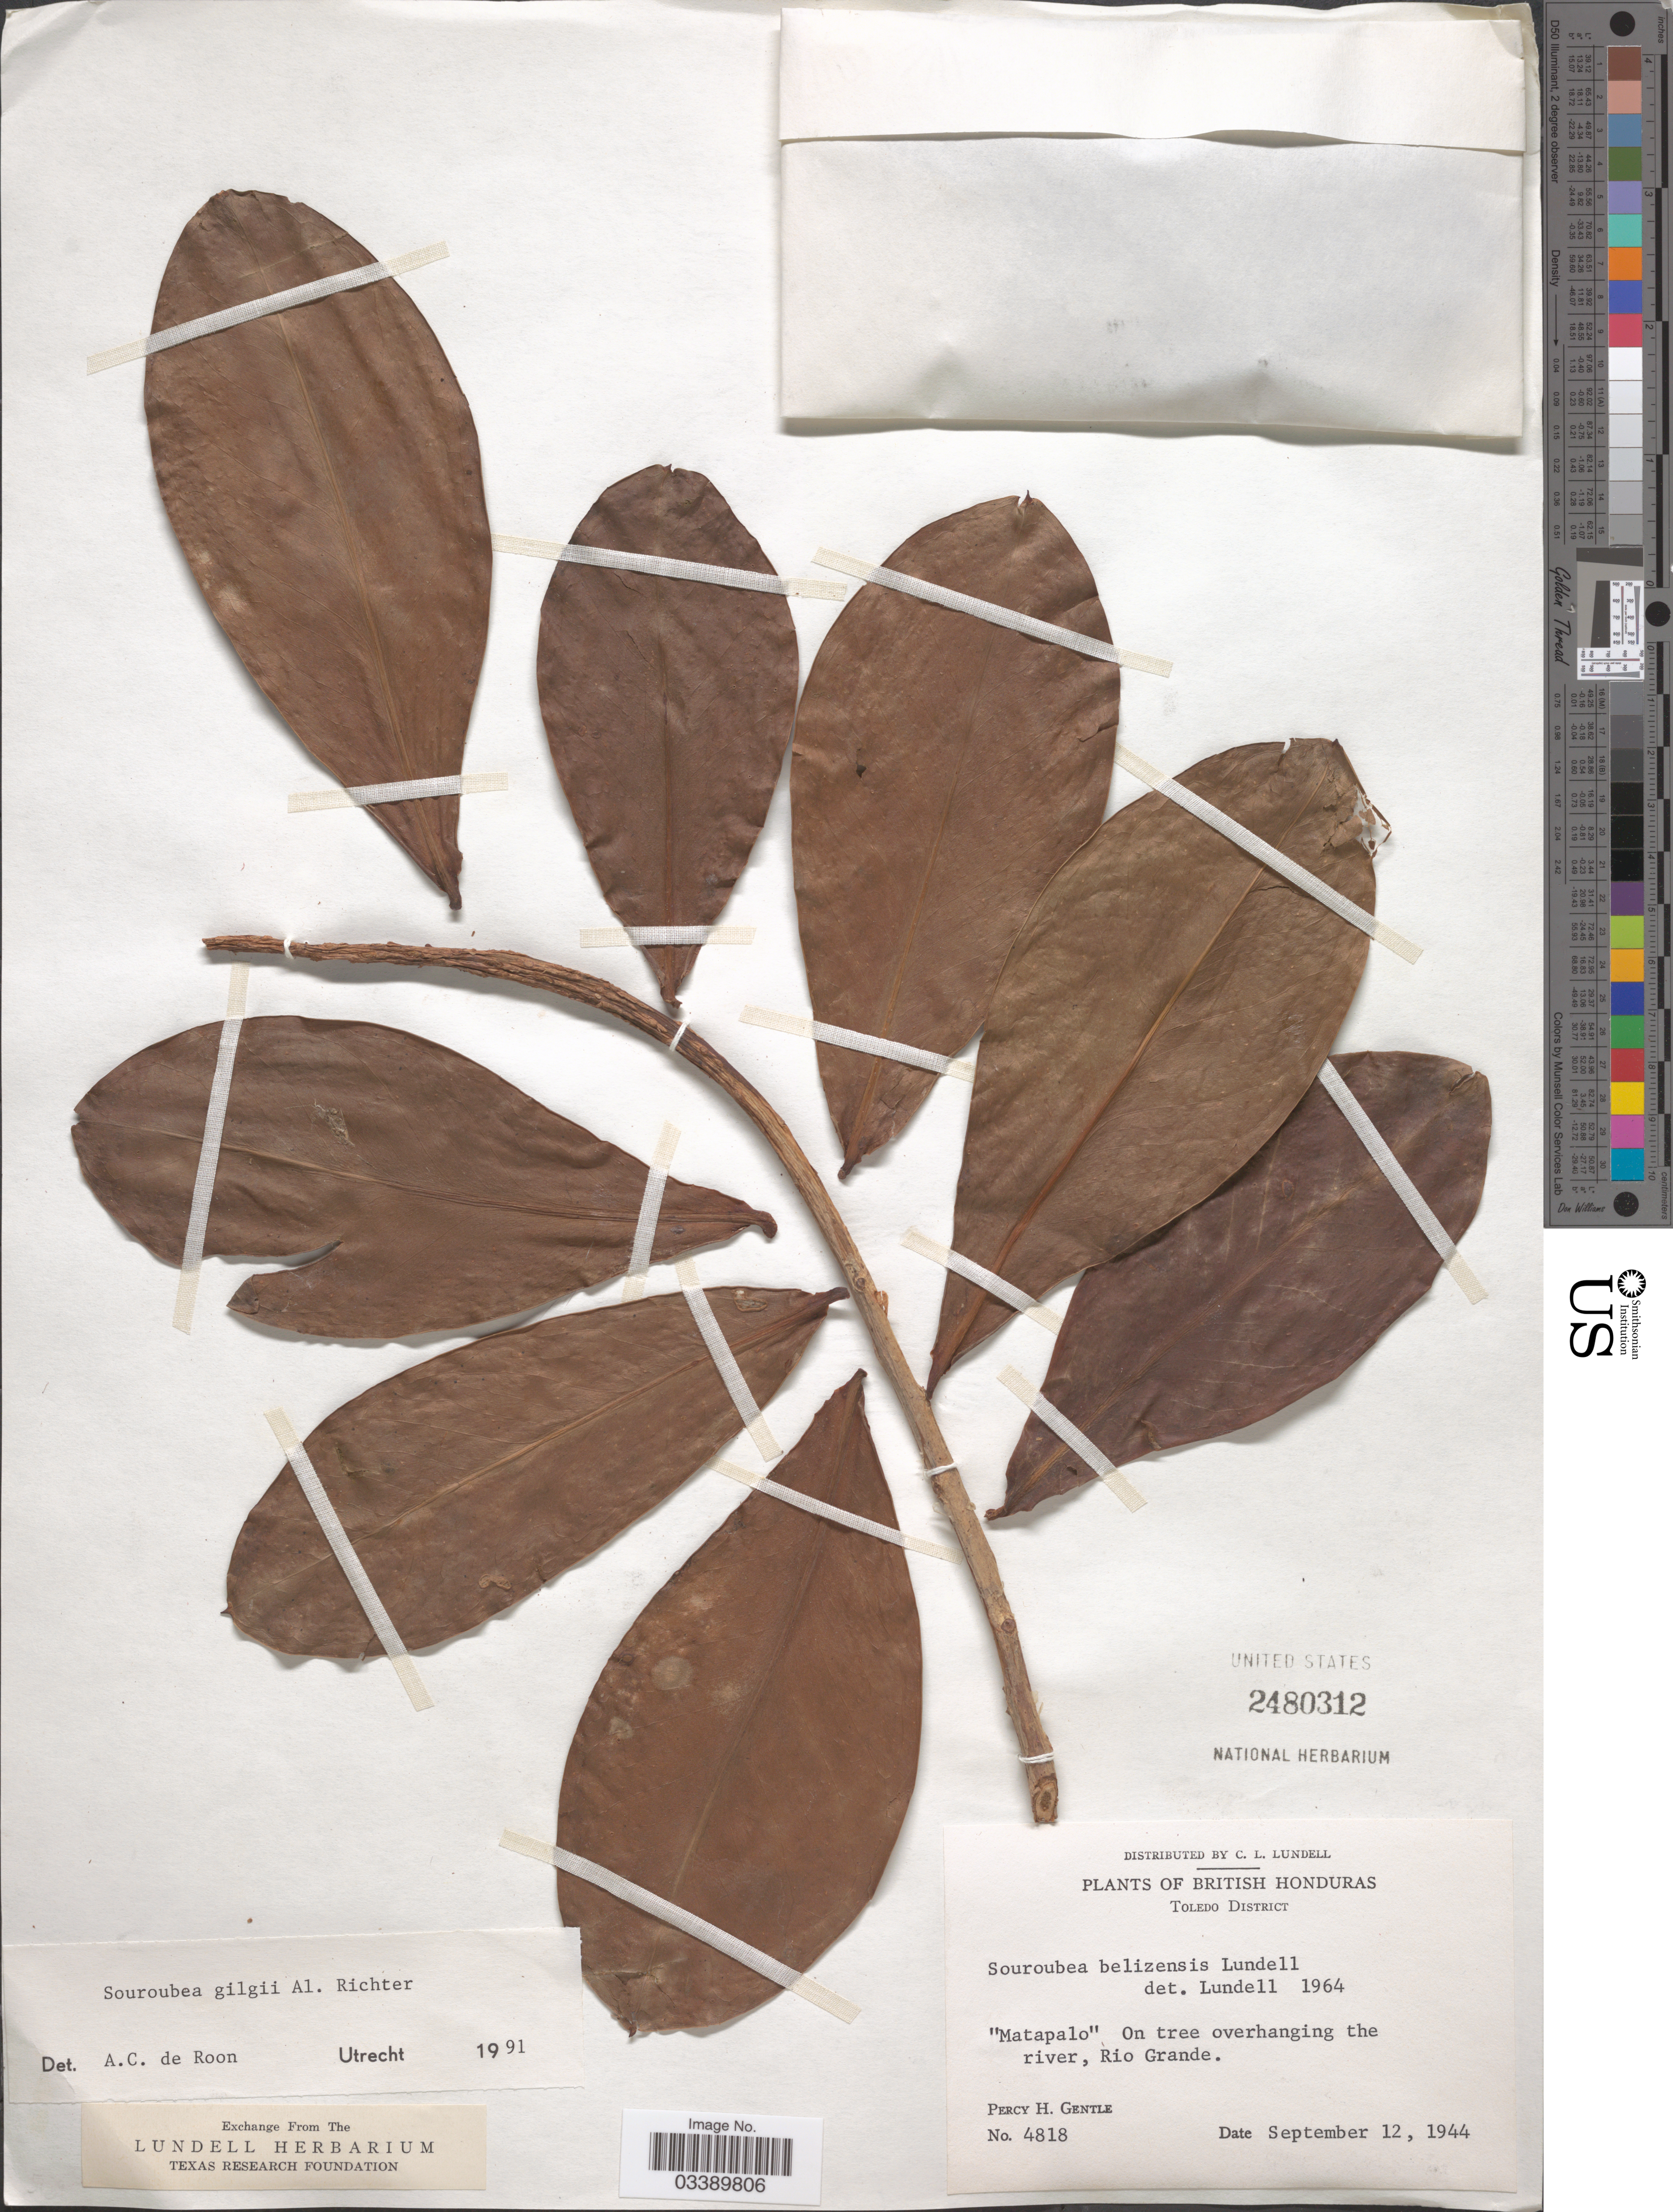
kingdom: Plantae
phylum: Tracheophyta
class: Magnoliopsida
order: Ericales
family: Marcgraviaceae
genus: Souroubea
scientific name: Souroubea gilgii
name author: V.A. Richt.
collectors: P. H. Gentle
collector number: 4818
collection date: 1944-09-12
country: Belize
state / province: Toledo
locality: British Honduras. Toledo District. "Matapalo" on tree overhanging the river, Rio Grande.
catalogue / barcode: US 2480312